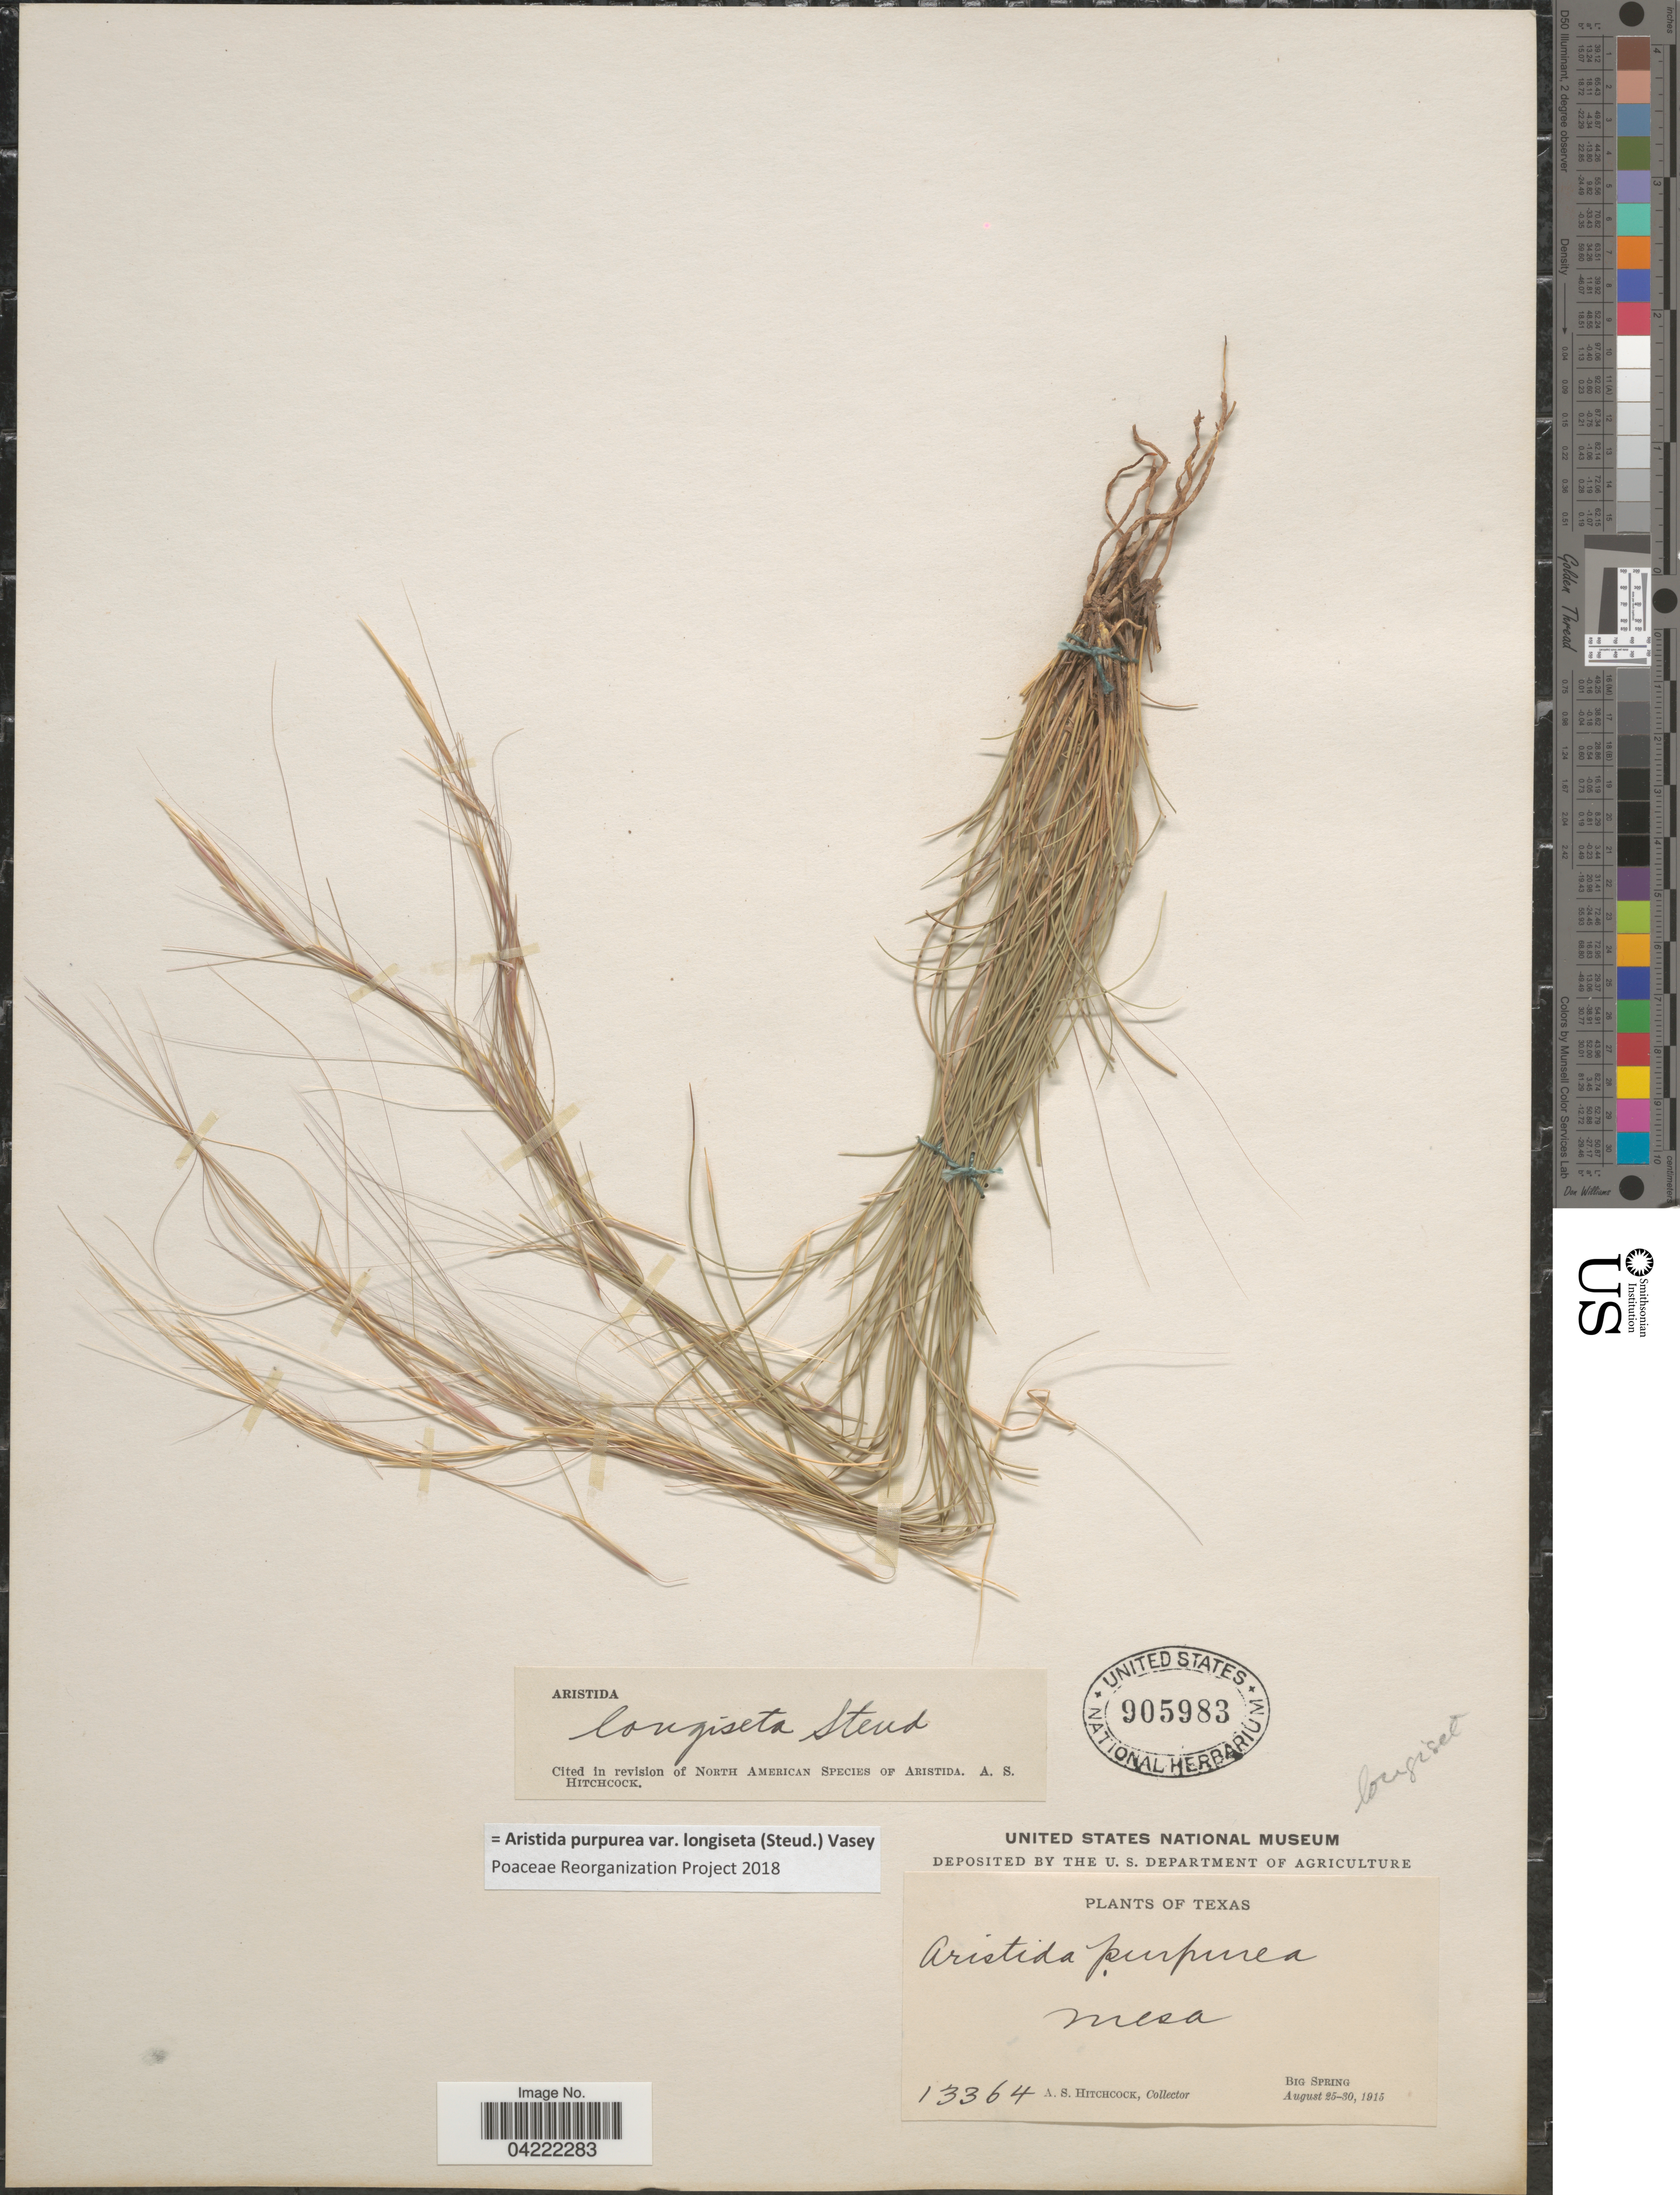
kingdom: Plantae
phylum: Tracheophyta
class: Liliopsida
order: Poales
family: Poaceae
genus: Aristida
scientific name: Aristida purpurea var. longiseta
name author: (Steud.) Vasey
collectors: A. S. Hitchcock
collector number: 13364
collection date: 1915-08-25/1915-08-30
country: United States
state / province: Texas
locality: Mesa. Big Spring.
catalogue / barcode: US 905983